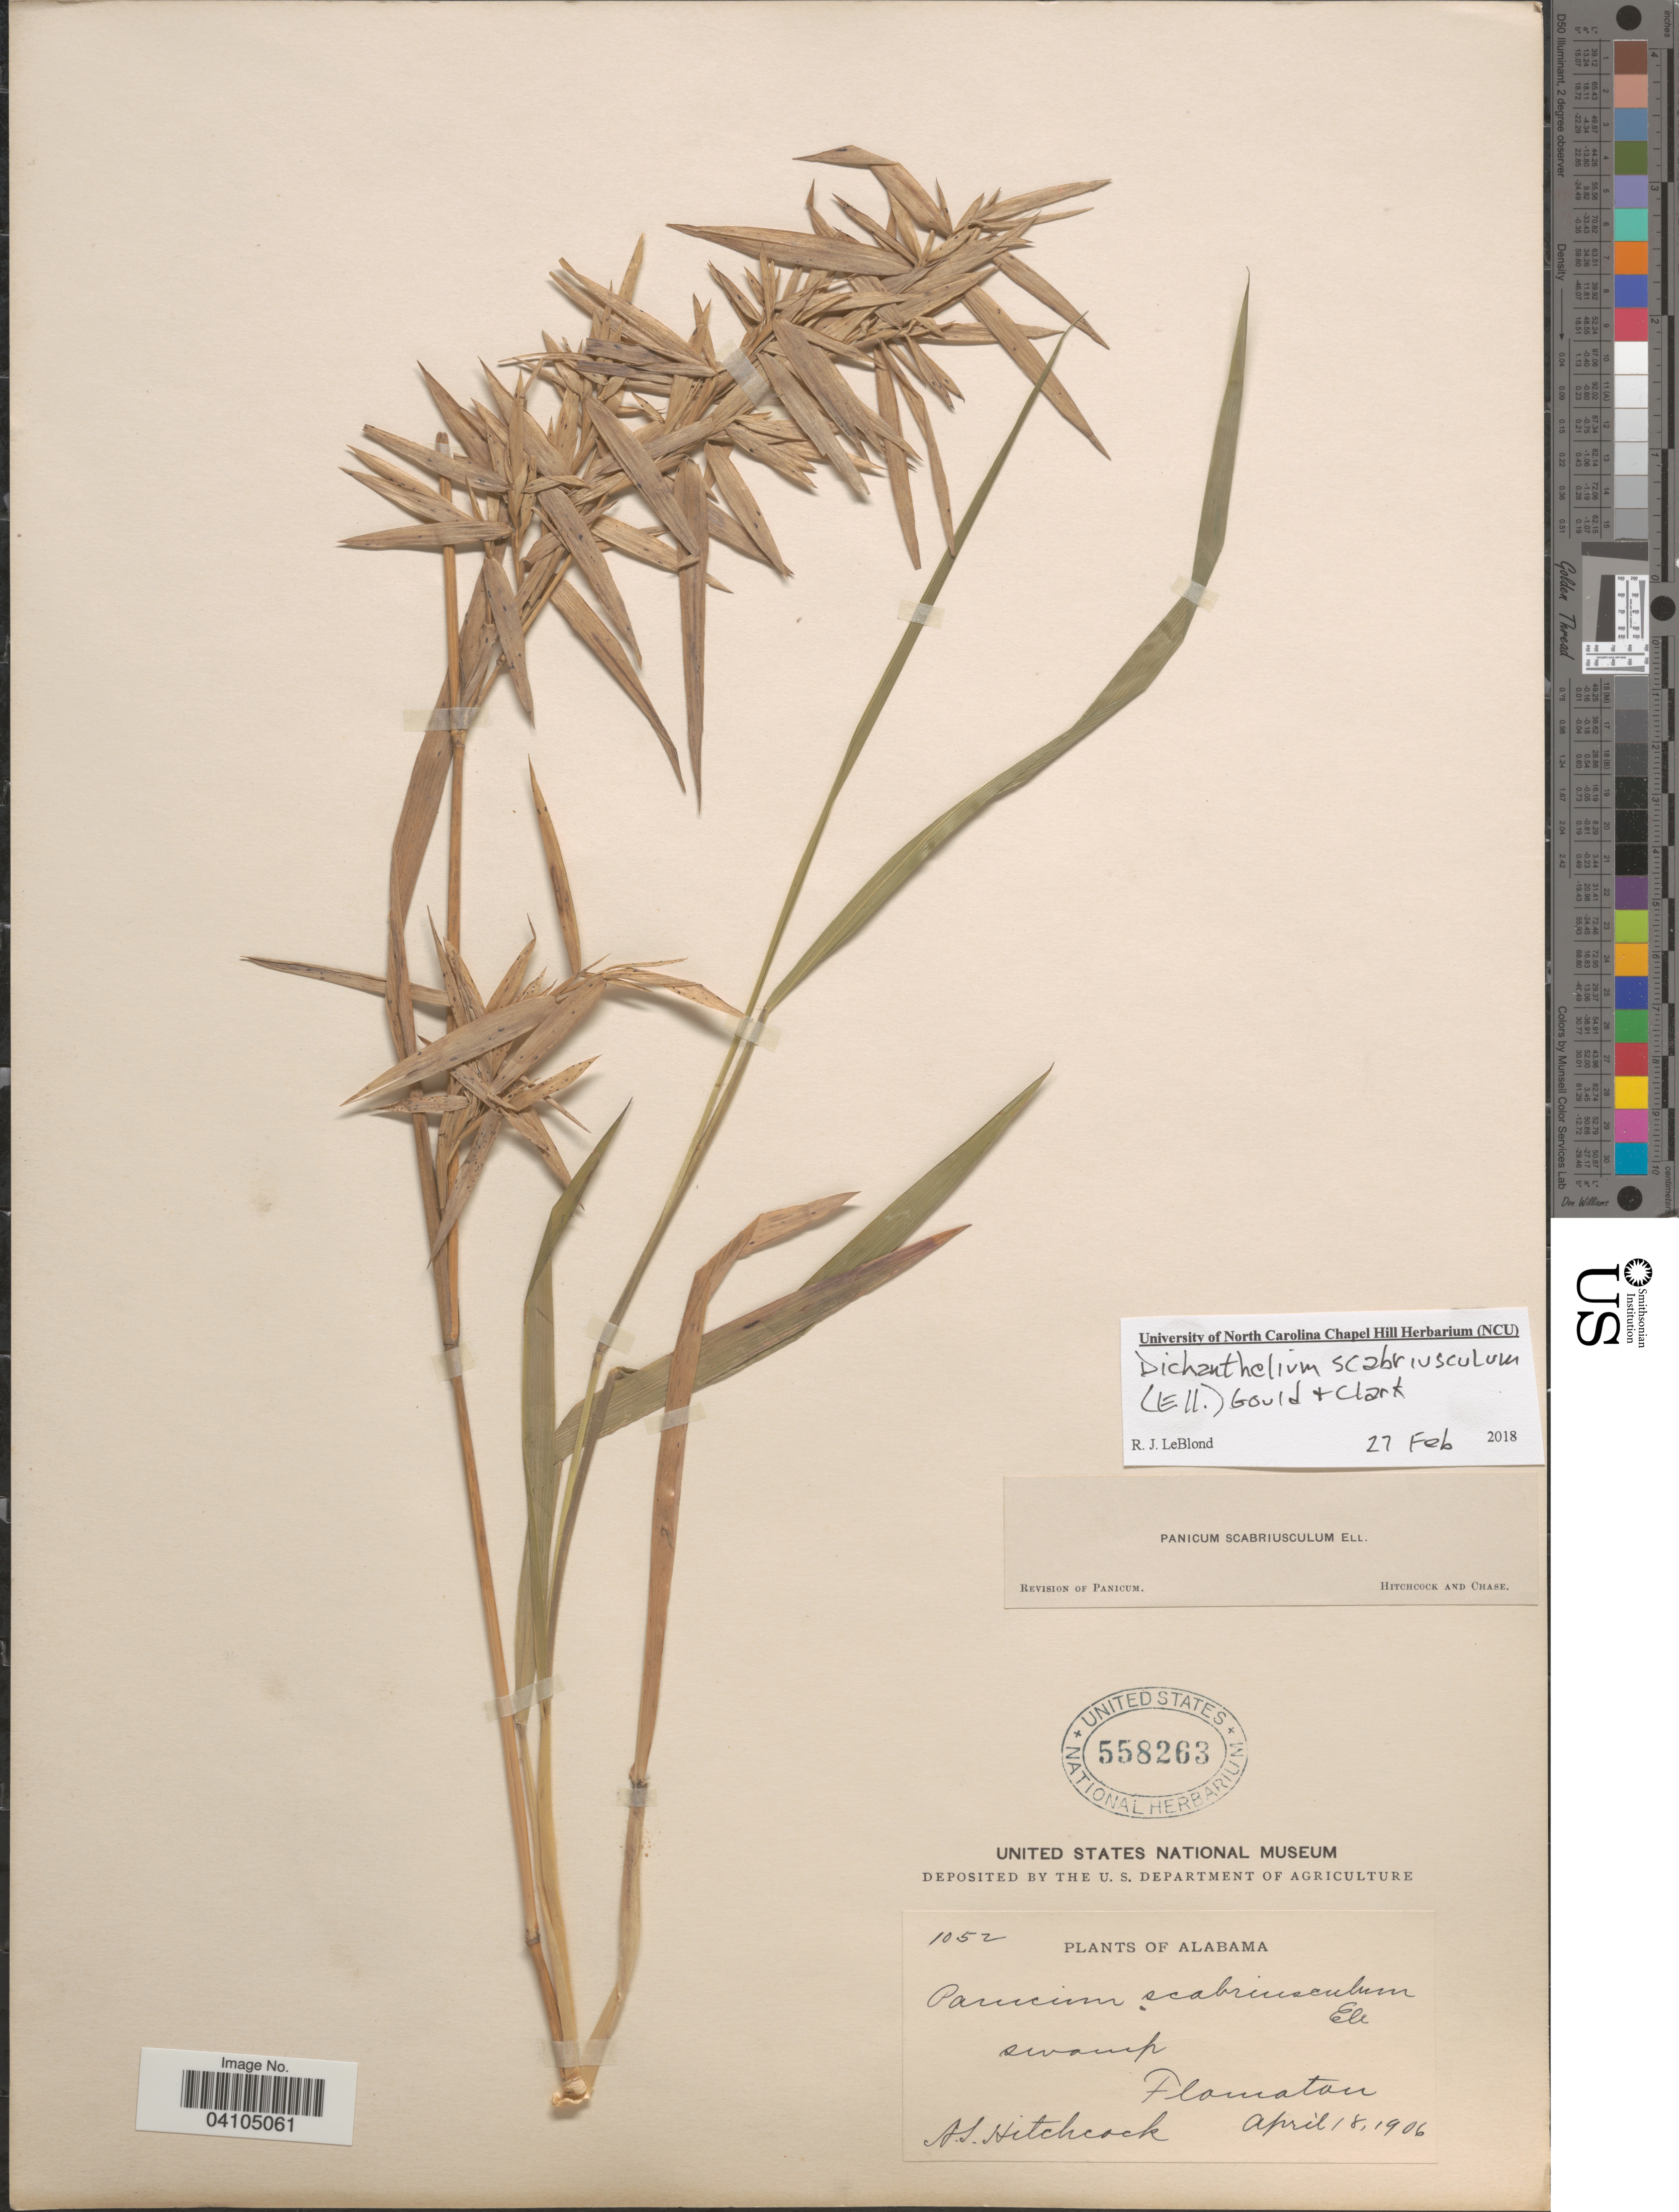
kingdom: Plantae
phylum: Tracheophyta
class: Liliopsida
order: Poales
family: Poaceae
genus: Dichanthelium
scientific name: Dichanthelium scabriusculum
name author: (Elliott) Gould & C.A. Clark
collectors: A. S. Hitchcock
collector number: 1052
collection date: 1906-04-18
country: United States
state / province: Alabama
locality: Flomaton.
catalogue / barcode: US 558263